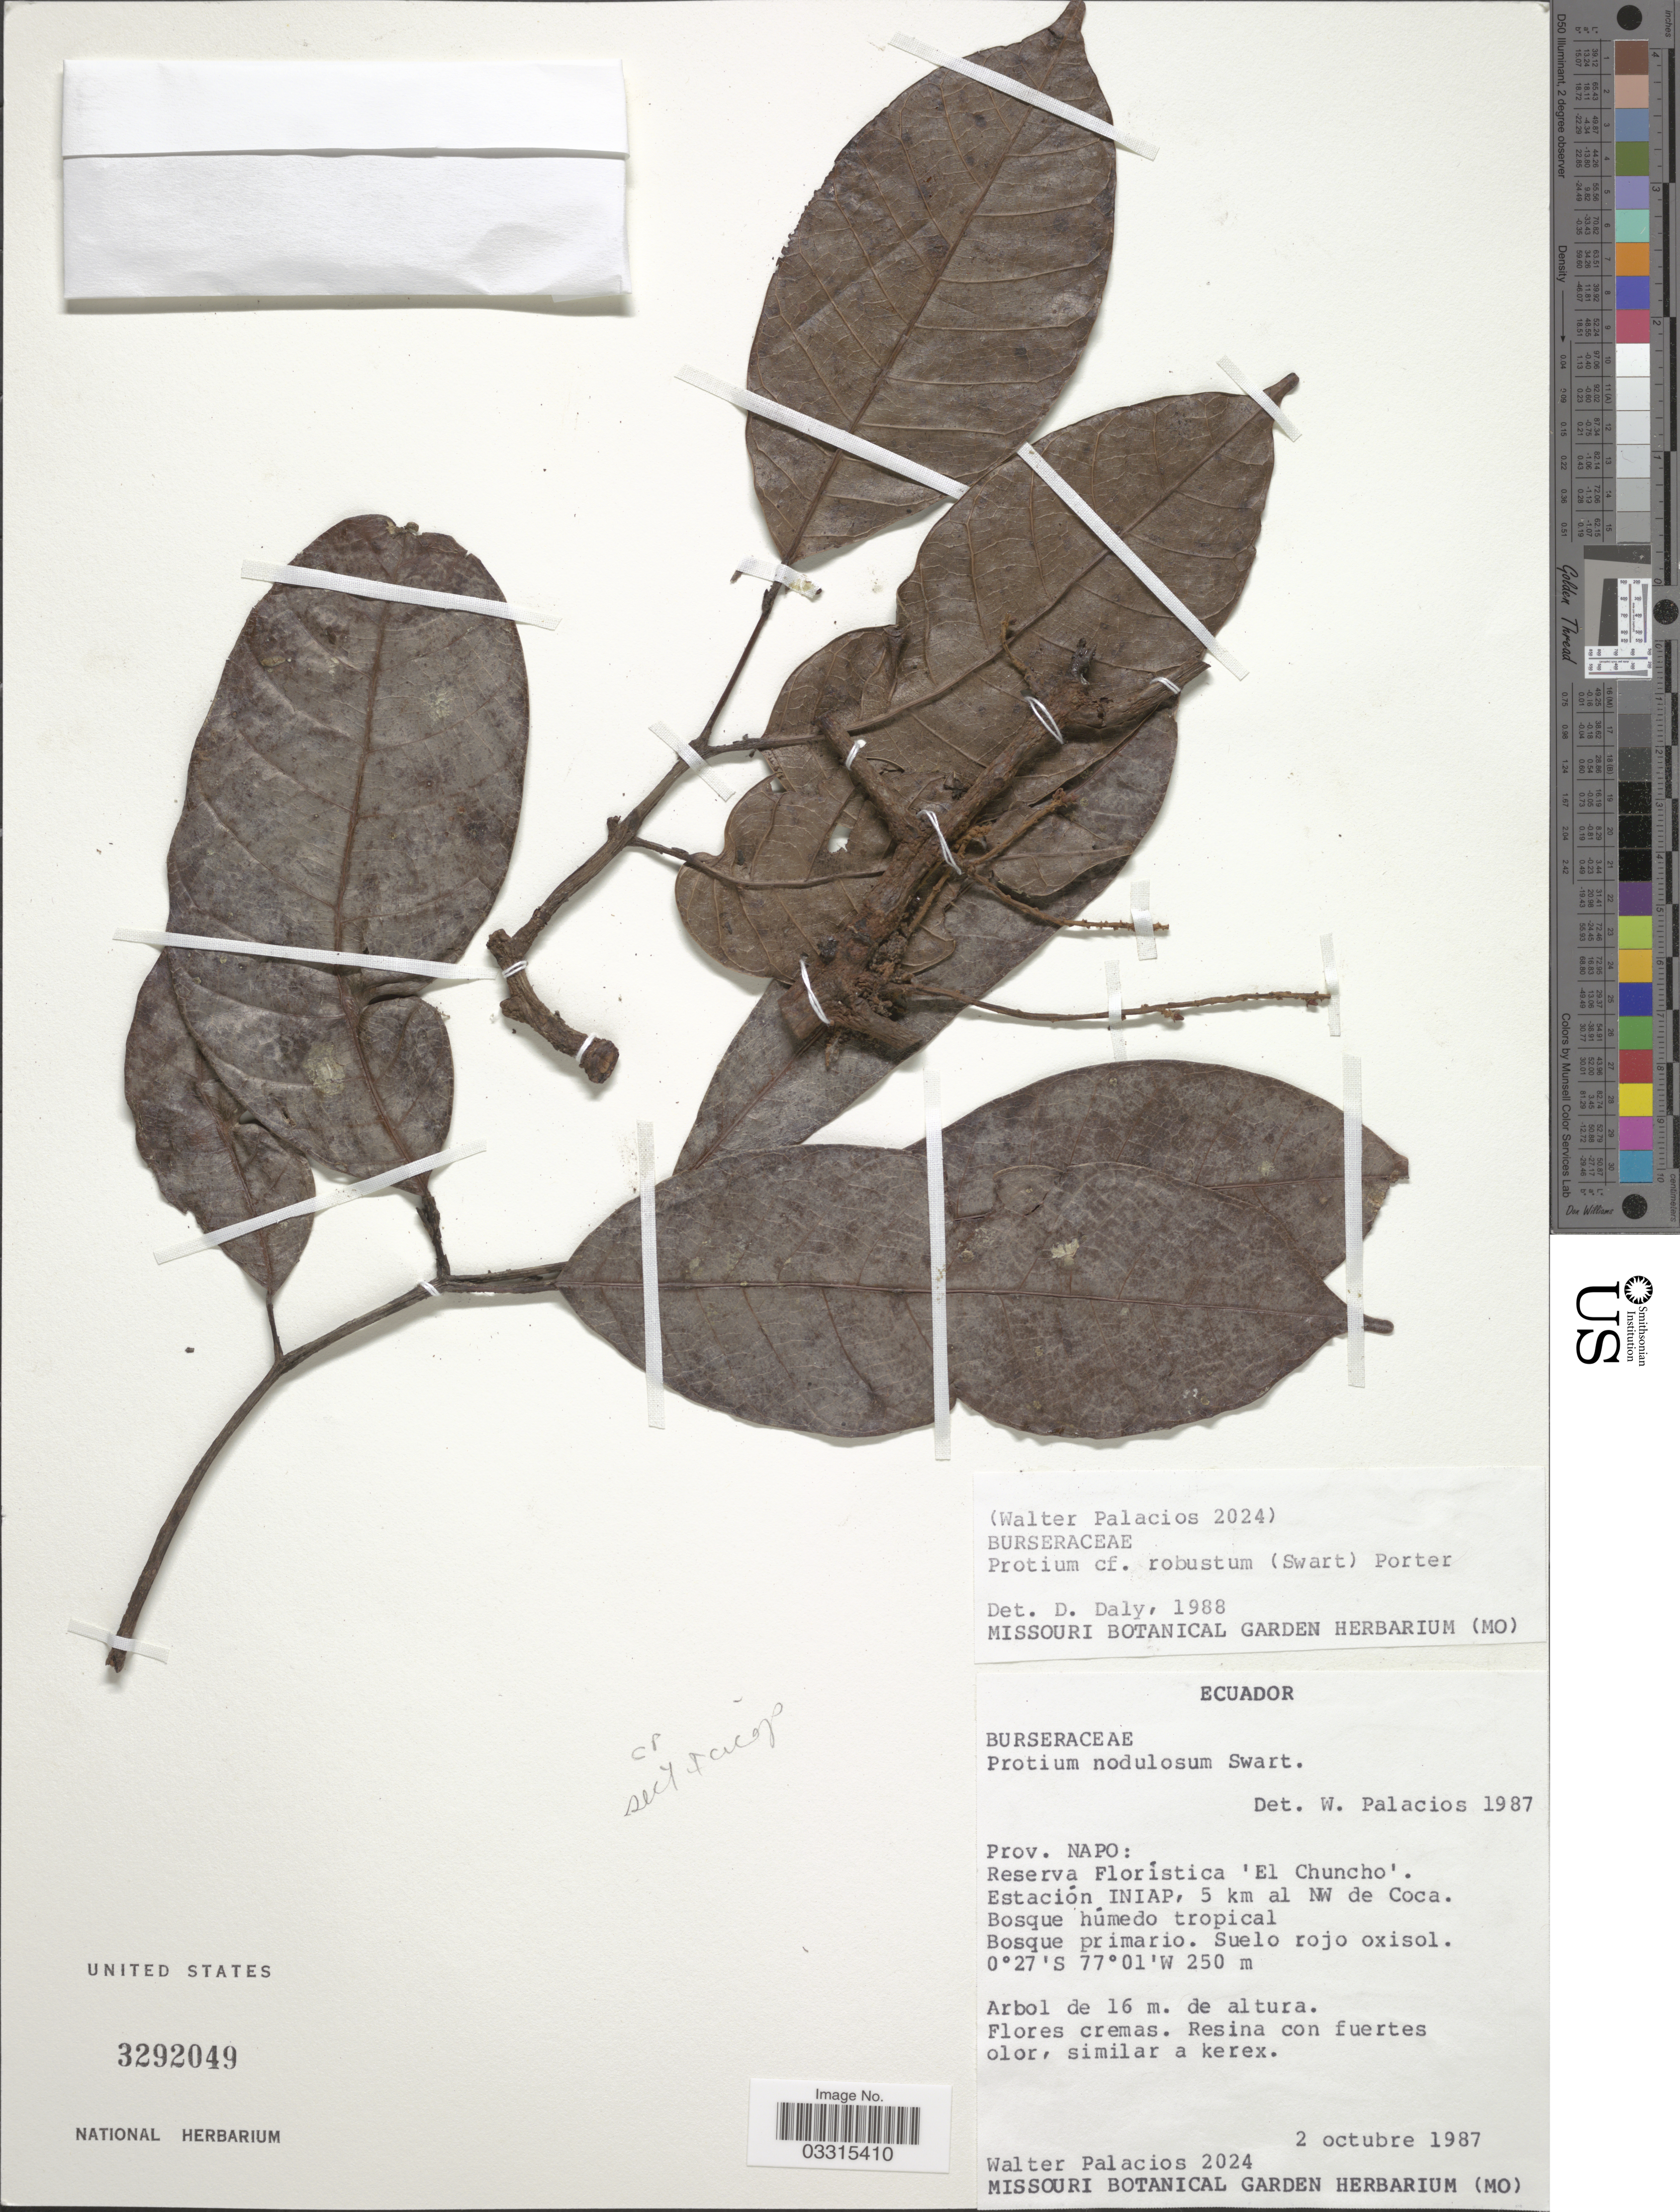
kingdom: Plantae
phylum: Tracheophyta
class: Magnoliopsida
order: Sapindales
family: Burseraceae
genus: Protium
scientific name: Protium sp. nov.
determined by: Daly, D.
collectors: W. Palacios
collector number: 2024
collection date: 1987-10-02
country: Ecuador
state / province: Napo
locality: Reserva Floristica 'El Chuncho'. Estación INIAP, 5 km al NW de Coca.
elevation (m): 250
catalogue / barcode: US 3292049